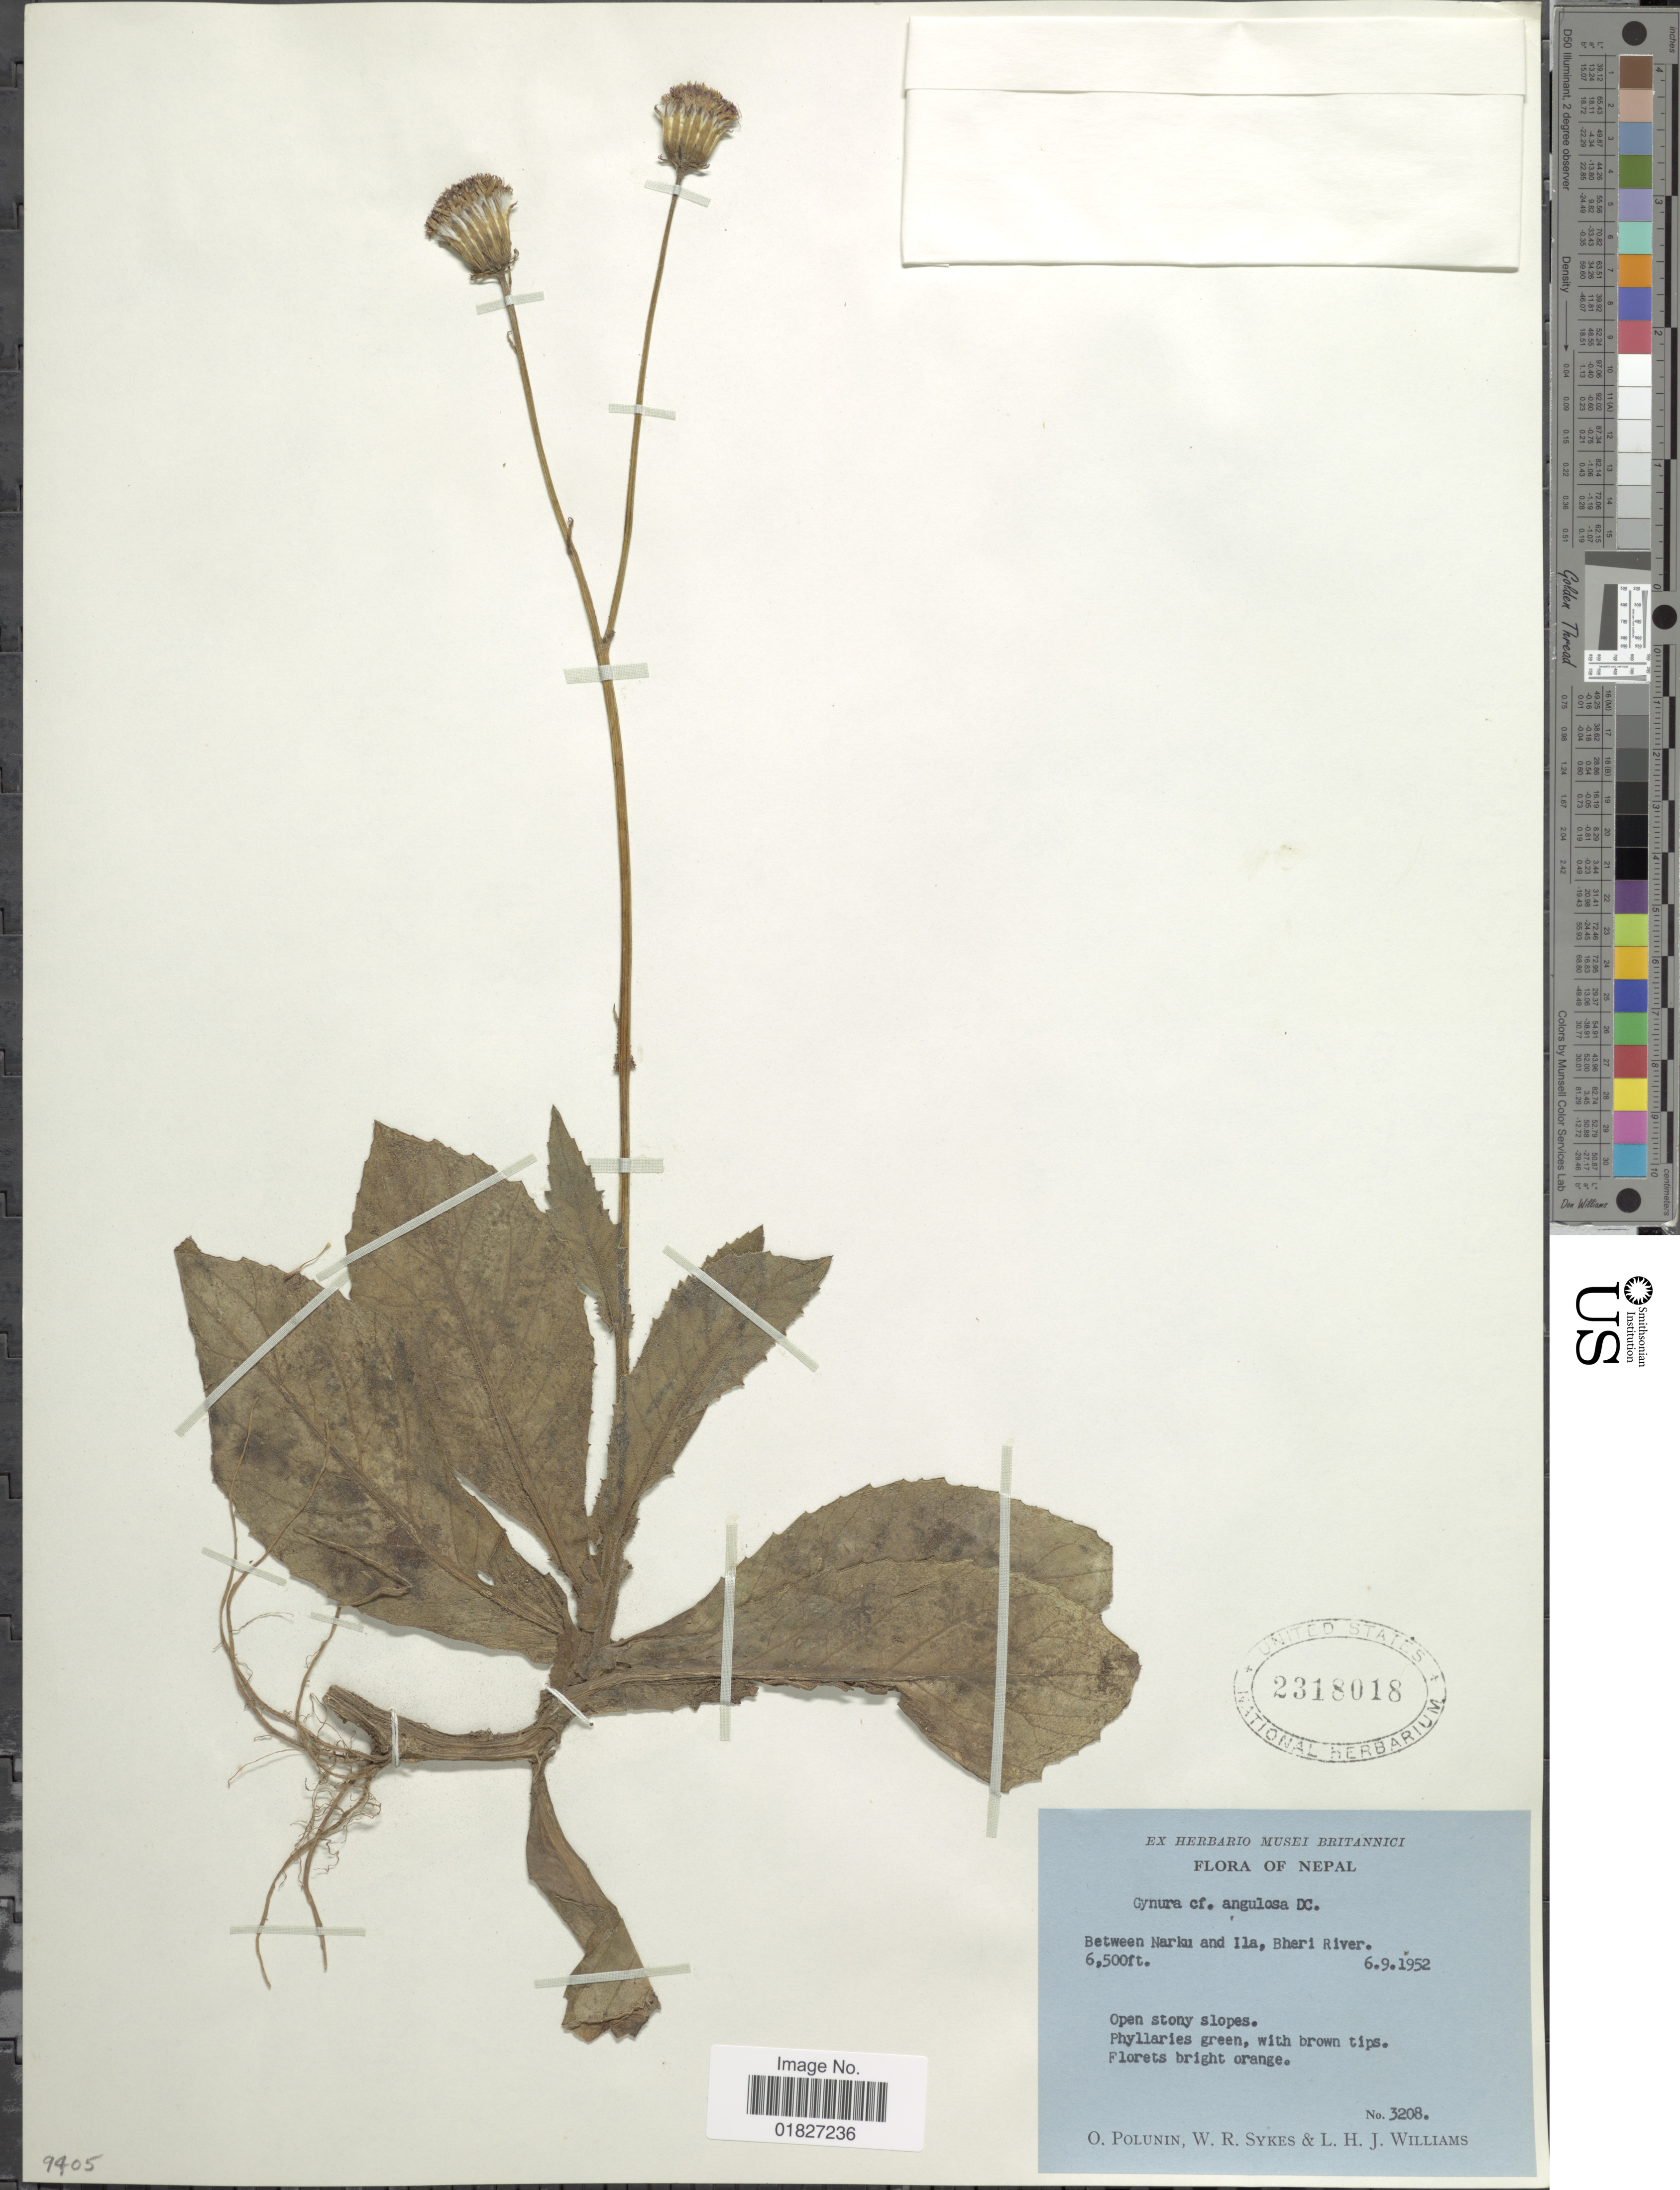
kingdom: Plantae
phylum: Tracheophyta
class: Magnoliopsida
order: Asterales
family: Asteraceae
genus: Gynura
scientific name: Gynura angulosa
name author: DC.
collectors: O. V. Polunin, W. R. Sykes & L. H. J. Williams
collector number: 3208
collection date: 1952-09-06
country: Nepal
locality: Between Narku and 11a, Bhari River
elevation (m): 1981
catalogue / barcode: US 2318018